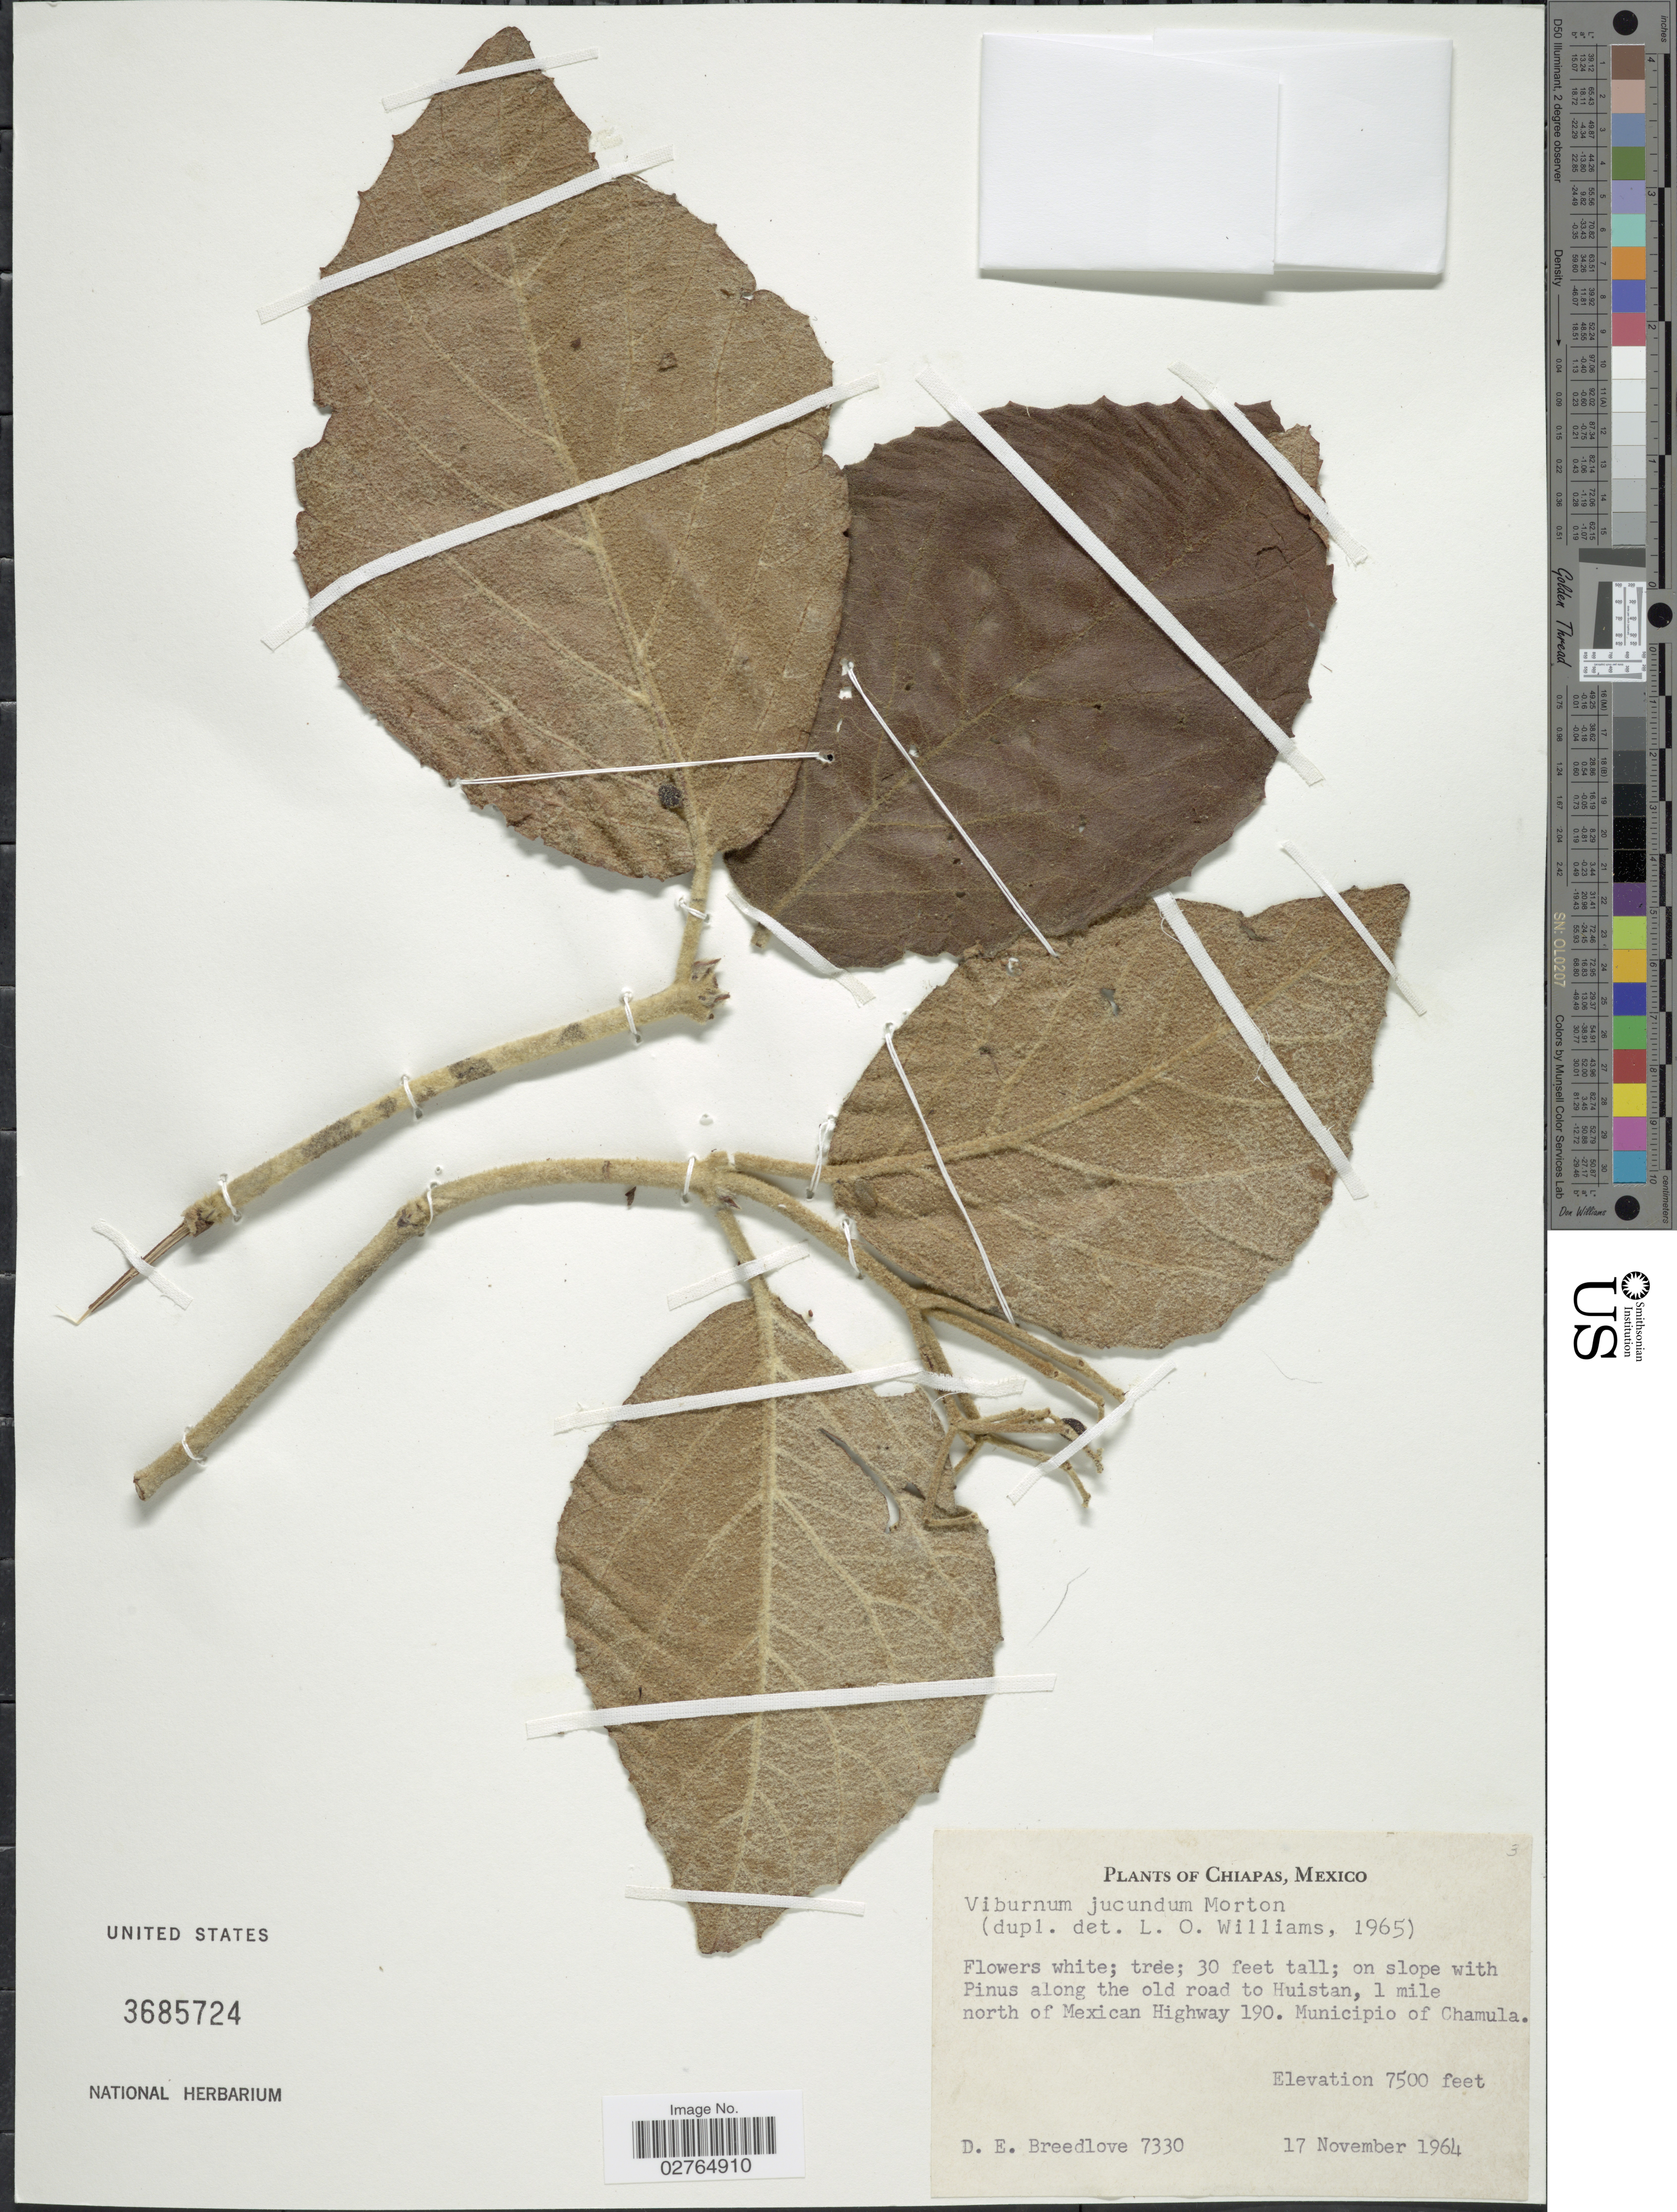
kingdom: Plantae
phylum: Tracheophyta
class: Magnoliopsida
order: Dipsacales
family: Viburnaceae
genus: Viburnum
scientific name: Viburnum jucundum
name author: C.V. Morton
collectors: D. E. Breedlove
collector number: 7330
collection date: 1964-11-17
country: Mexico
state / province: Chiapas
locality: Along the old road to Huistan, 1 mile north of Mexican Highway 190. Municipio of Chamula.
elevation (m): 2286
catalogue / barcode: US 3685724